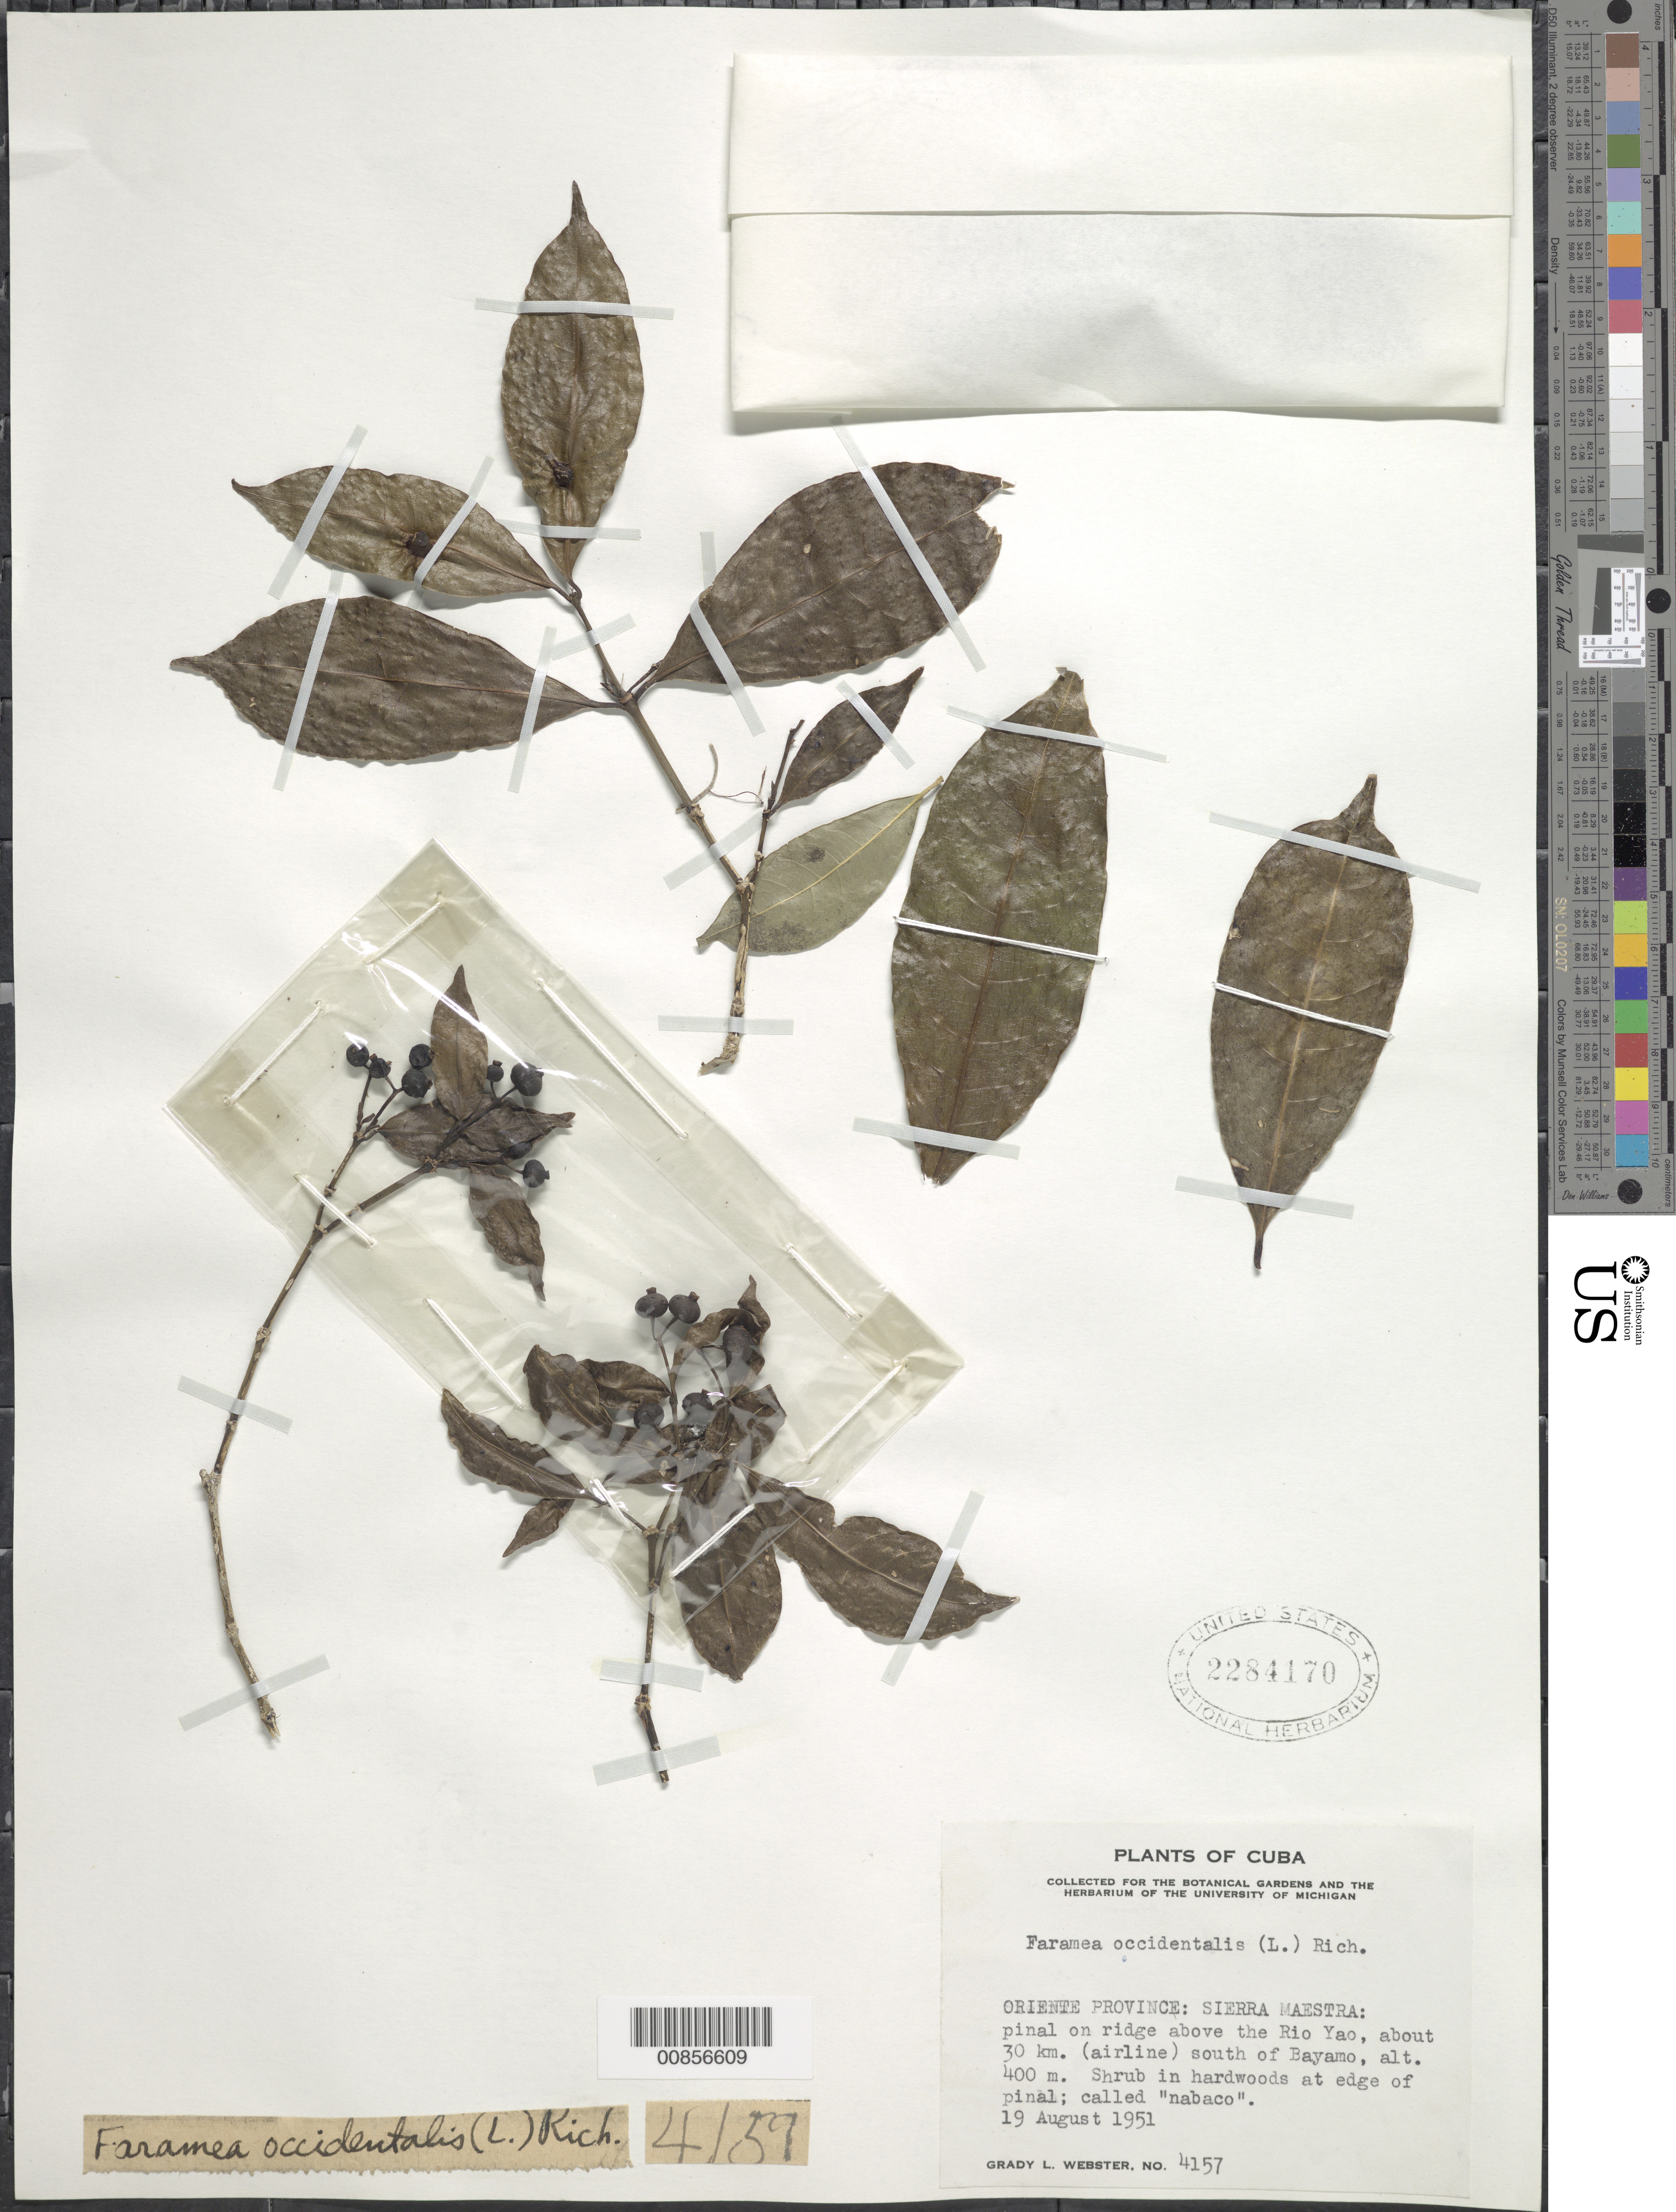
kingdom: Plantae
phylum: Tracheophyta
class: Magnoliopsida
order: Gentianales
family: Rubiaceae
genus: Faramea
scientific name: Faramea occidentalis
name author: (L.) A. Rich.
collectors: G. L. Webster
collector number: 4157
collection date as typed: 19 Aug 1951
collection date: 1951-08-19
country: Cuba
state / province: Oriente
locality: Sierra Maestra: Pinal on ridge above the Rio Yao, about 30 km (airline) south of Bayamo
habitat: In hardwoods at edge of pinal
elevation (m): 400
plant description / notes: Common name: Nabaco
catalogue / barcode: US 2284170